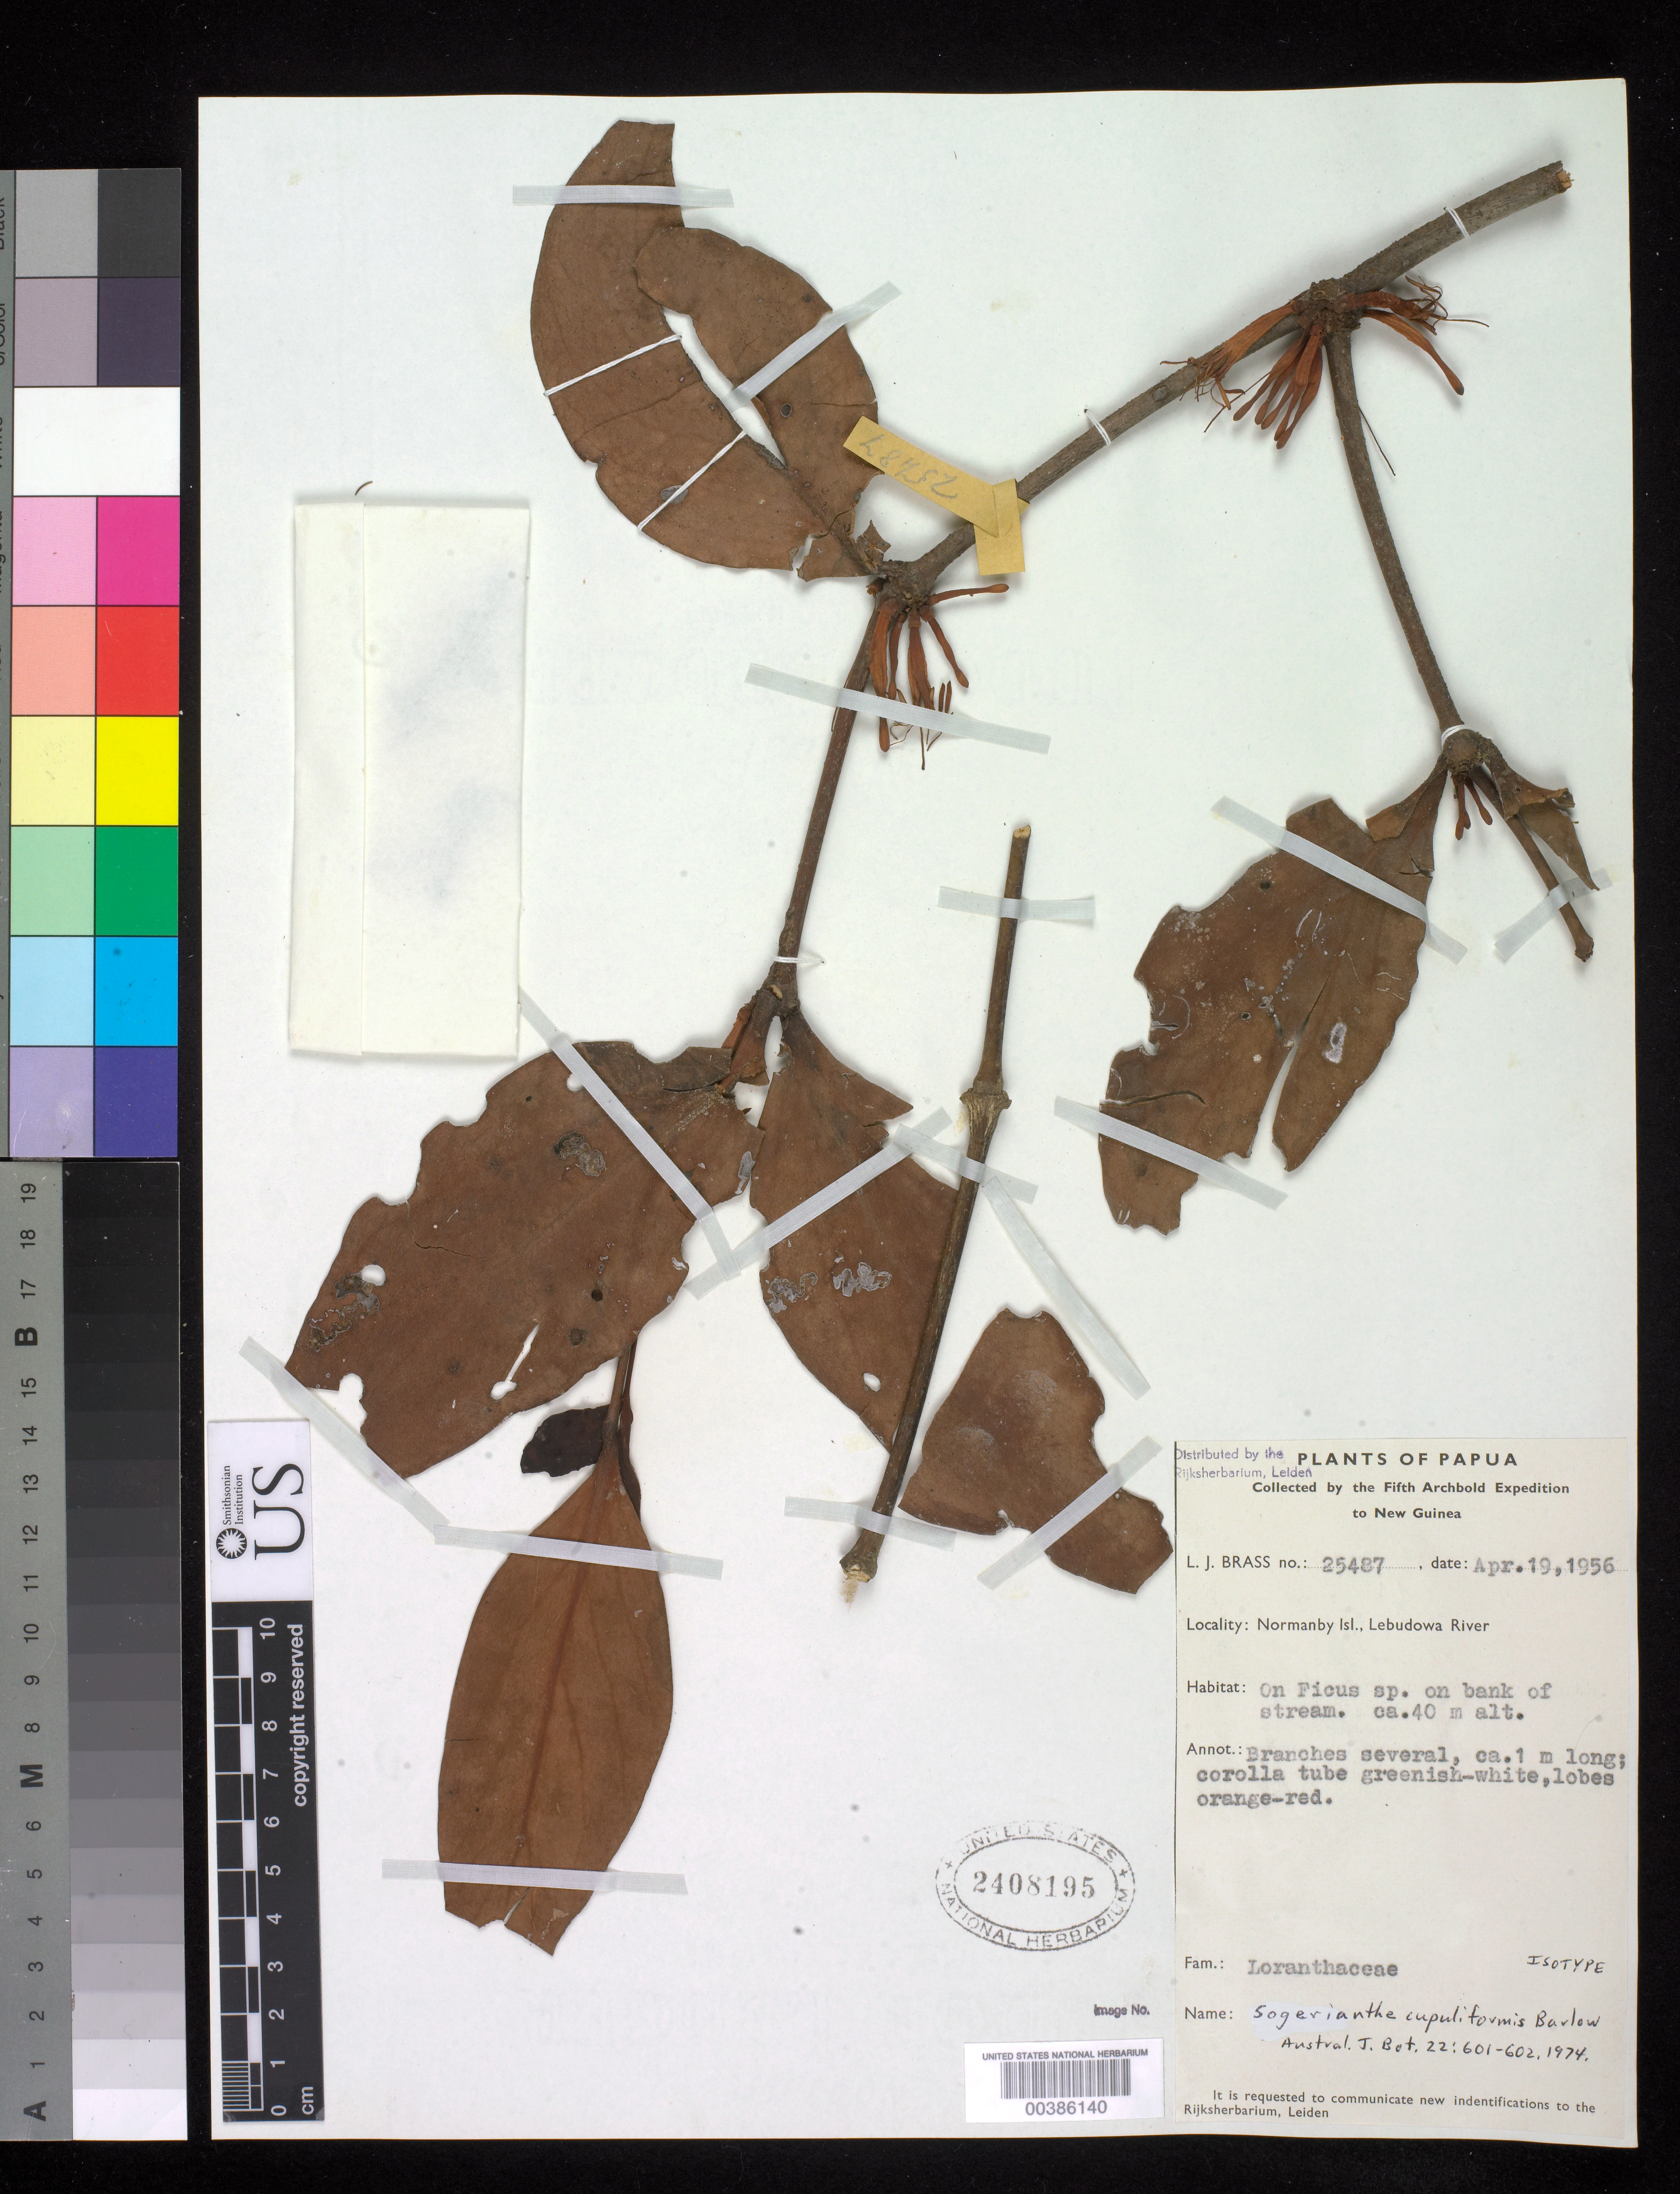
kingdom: Plantae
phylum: Tracheophyta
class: Magnoliopsida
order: Santalales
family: Loranthaceae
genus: Sogerianthe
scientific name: Sogerianthe cupuliformis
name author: Barlow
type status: Isotype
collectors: L. J. Brass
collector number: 25487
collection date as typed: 19 Apr 1956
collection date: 1956-04-19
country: Papua New Guinea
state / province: Milne Bay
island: Normanby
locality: Lebudowa River.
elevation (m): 40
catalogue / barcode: US 2408195